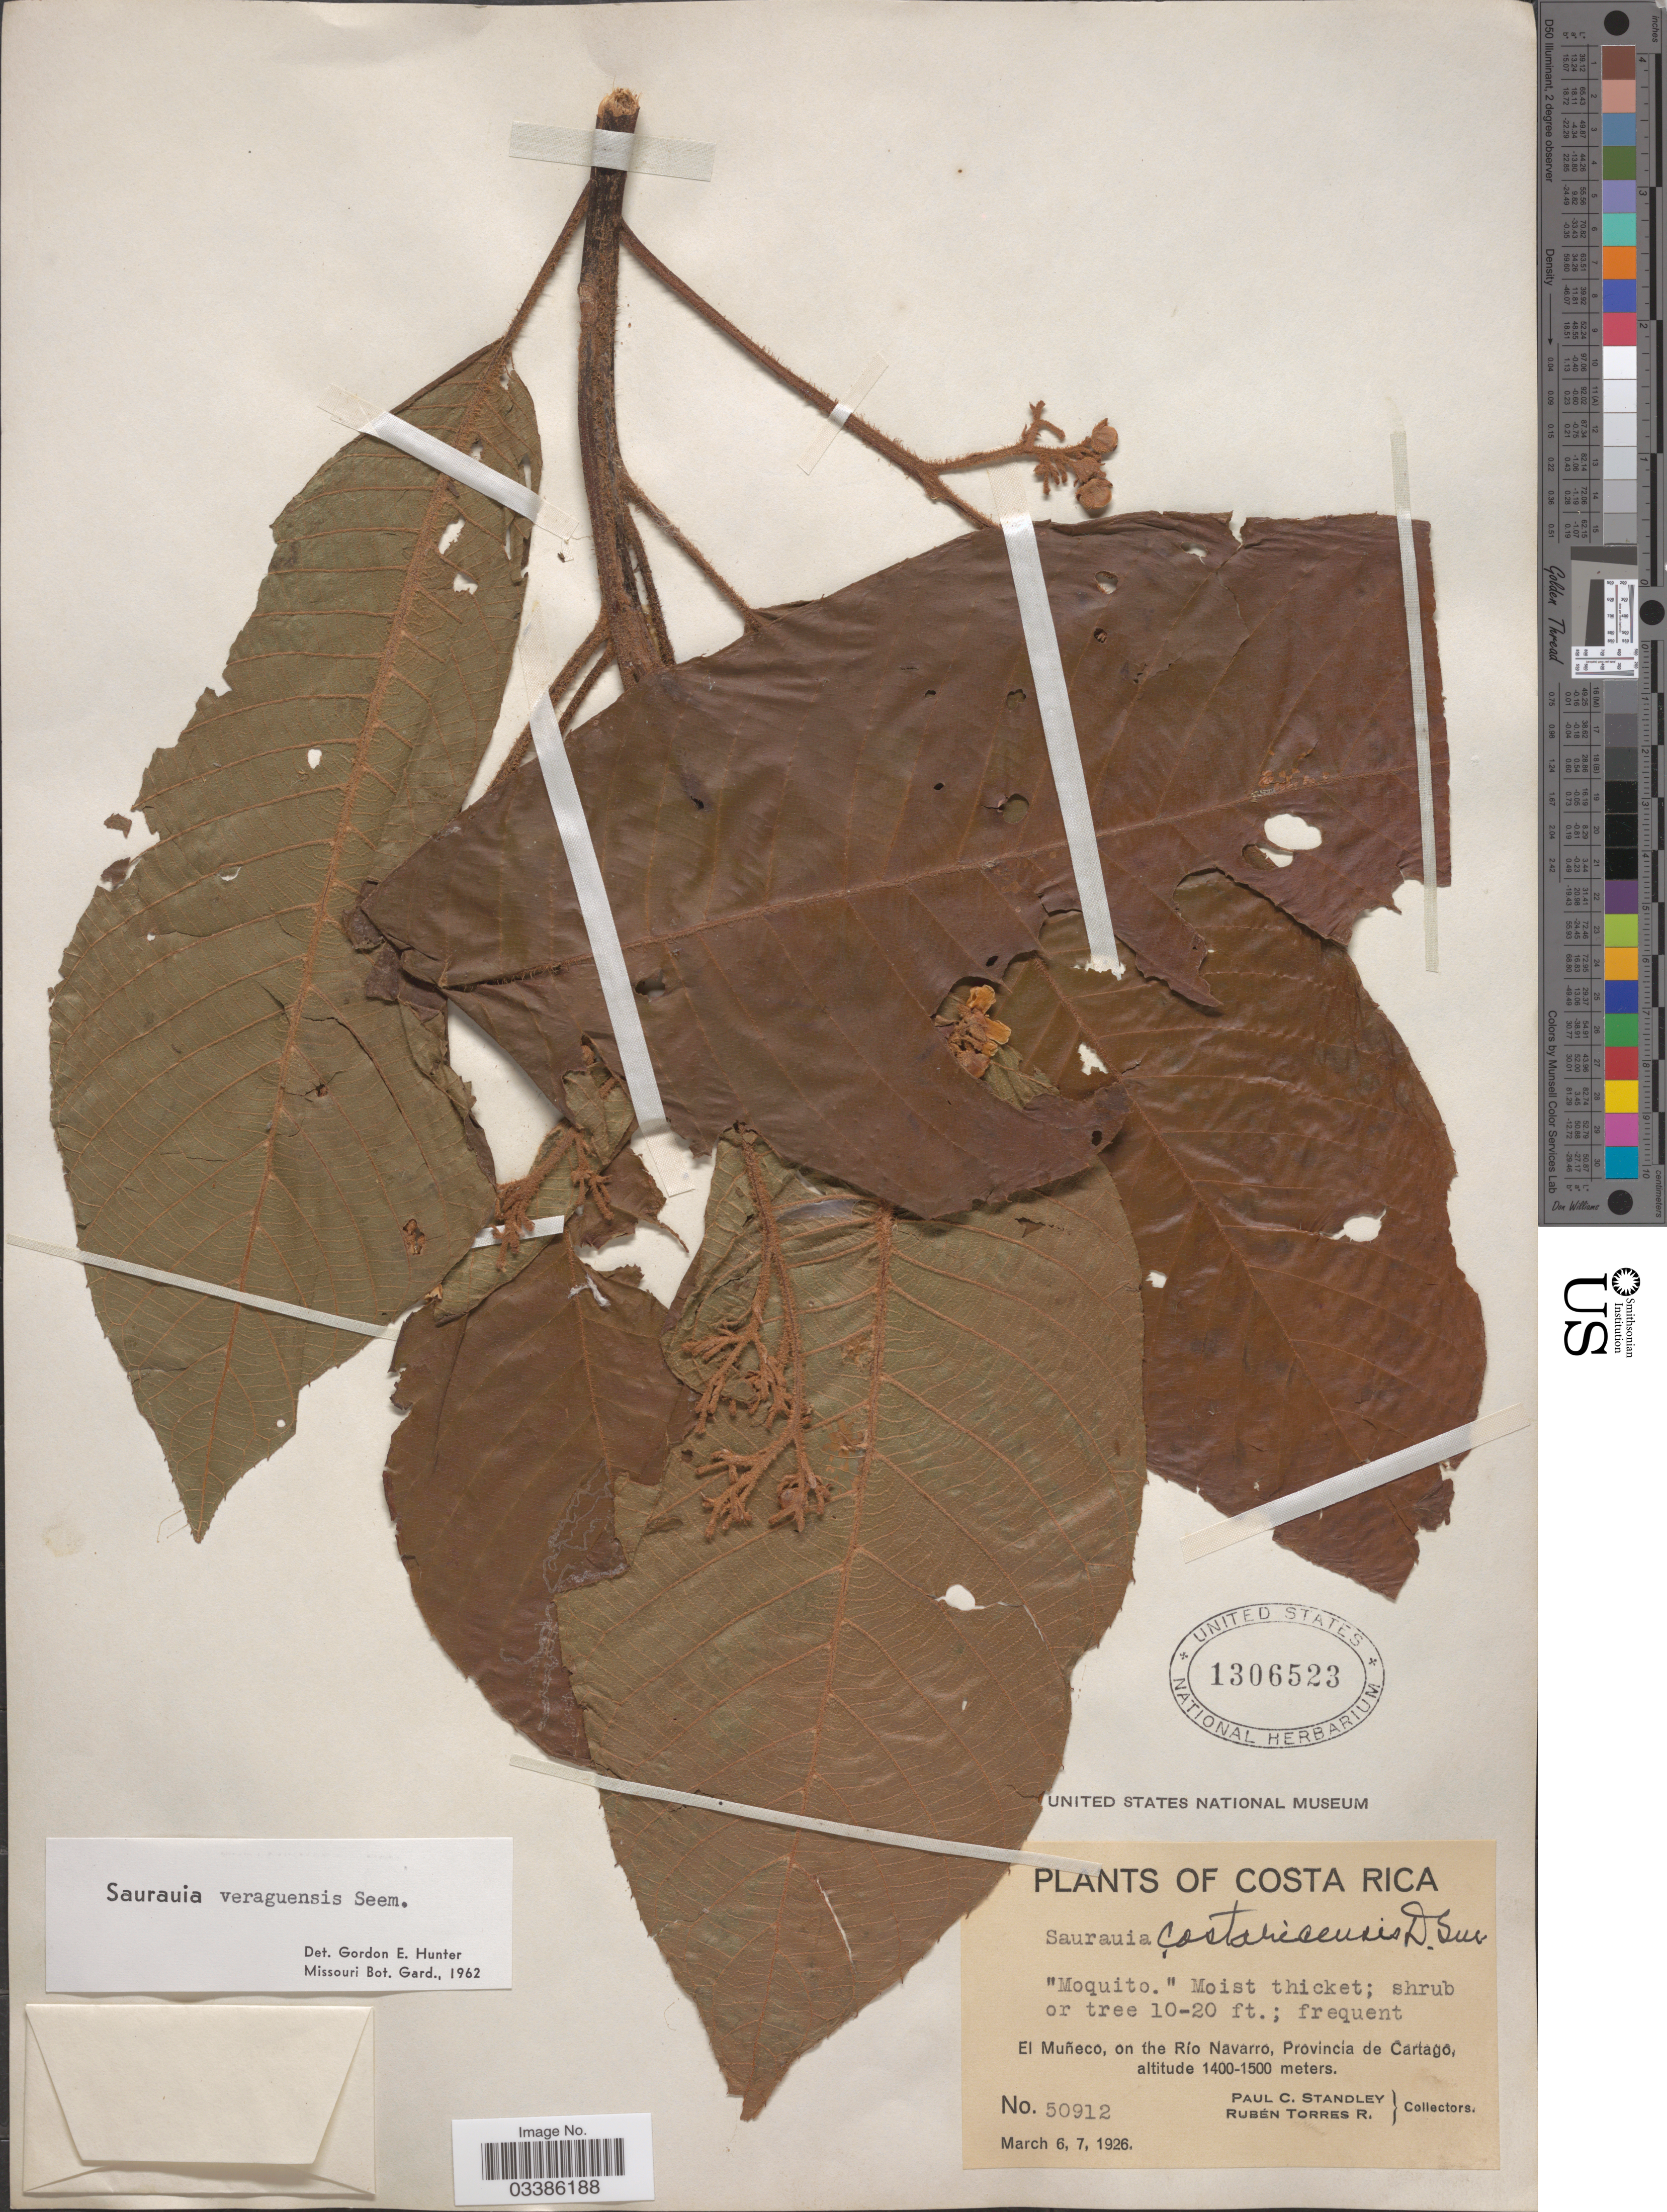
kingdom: Plantae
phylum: Tracheophyta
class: Magnoliopsida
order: Ericales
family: Actinidiaceae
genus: Saurauia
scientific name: Saurauia veraguasensis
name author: Seem.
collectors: P. C. Standley & R. Torres Rojas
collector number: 50912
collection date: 1926-03-06/1926-03-07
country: Costa Rica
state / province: Cartago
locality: El Muñeco, on the Río Navarro.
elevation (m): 1400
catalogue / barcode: US 1306523